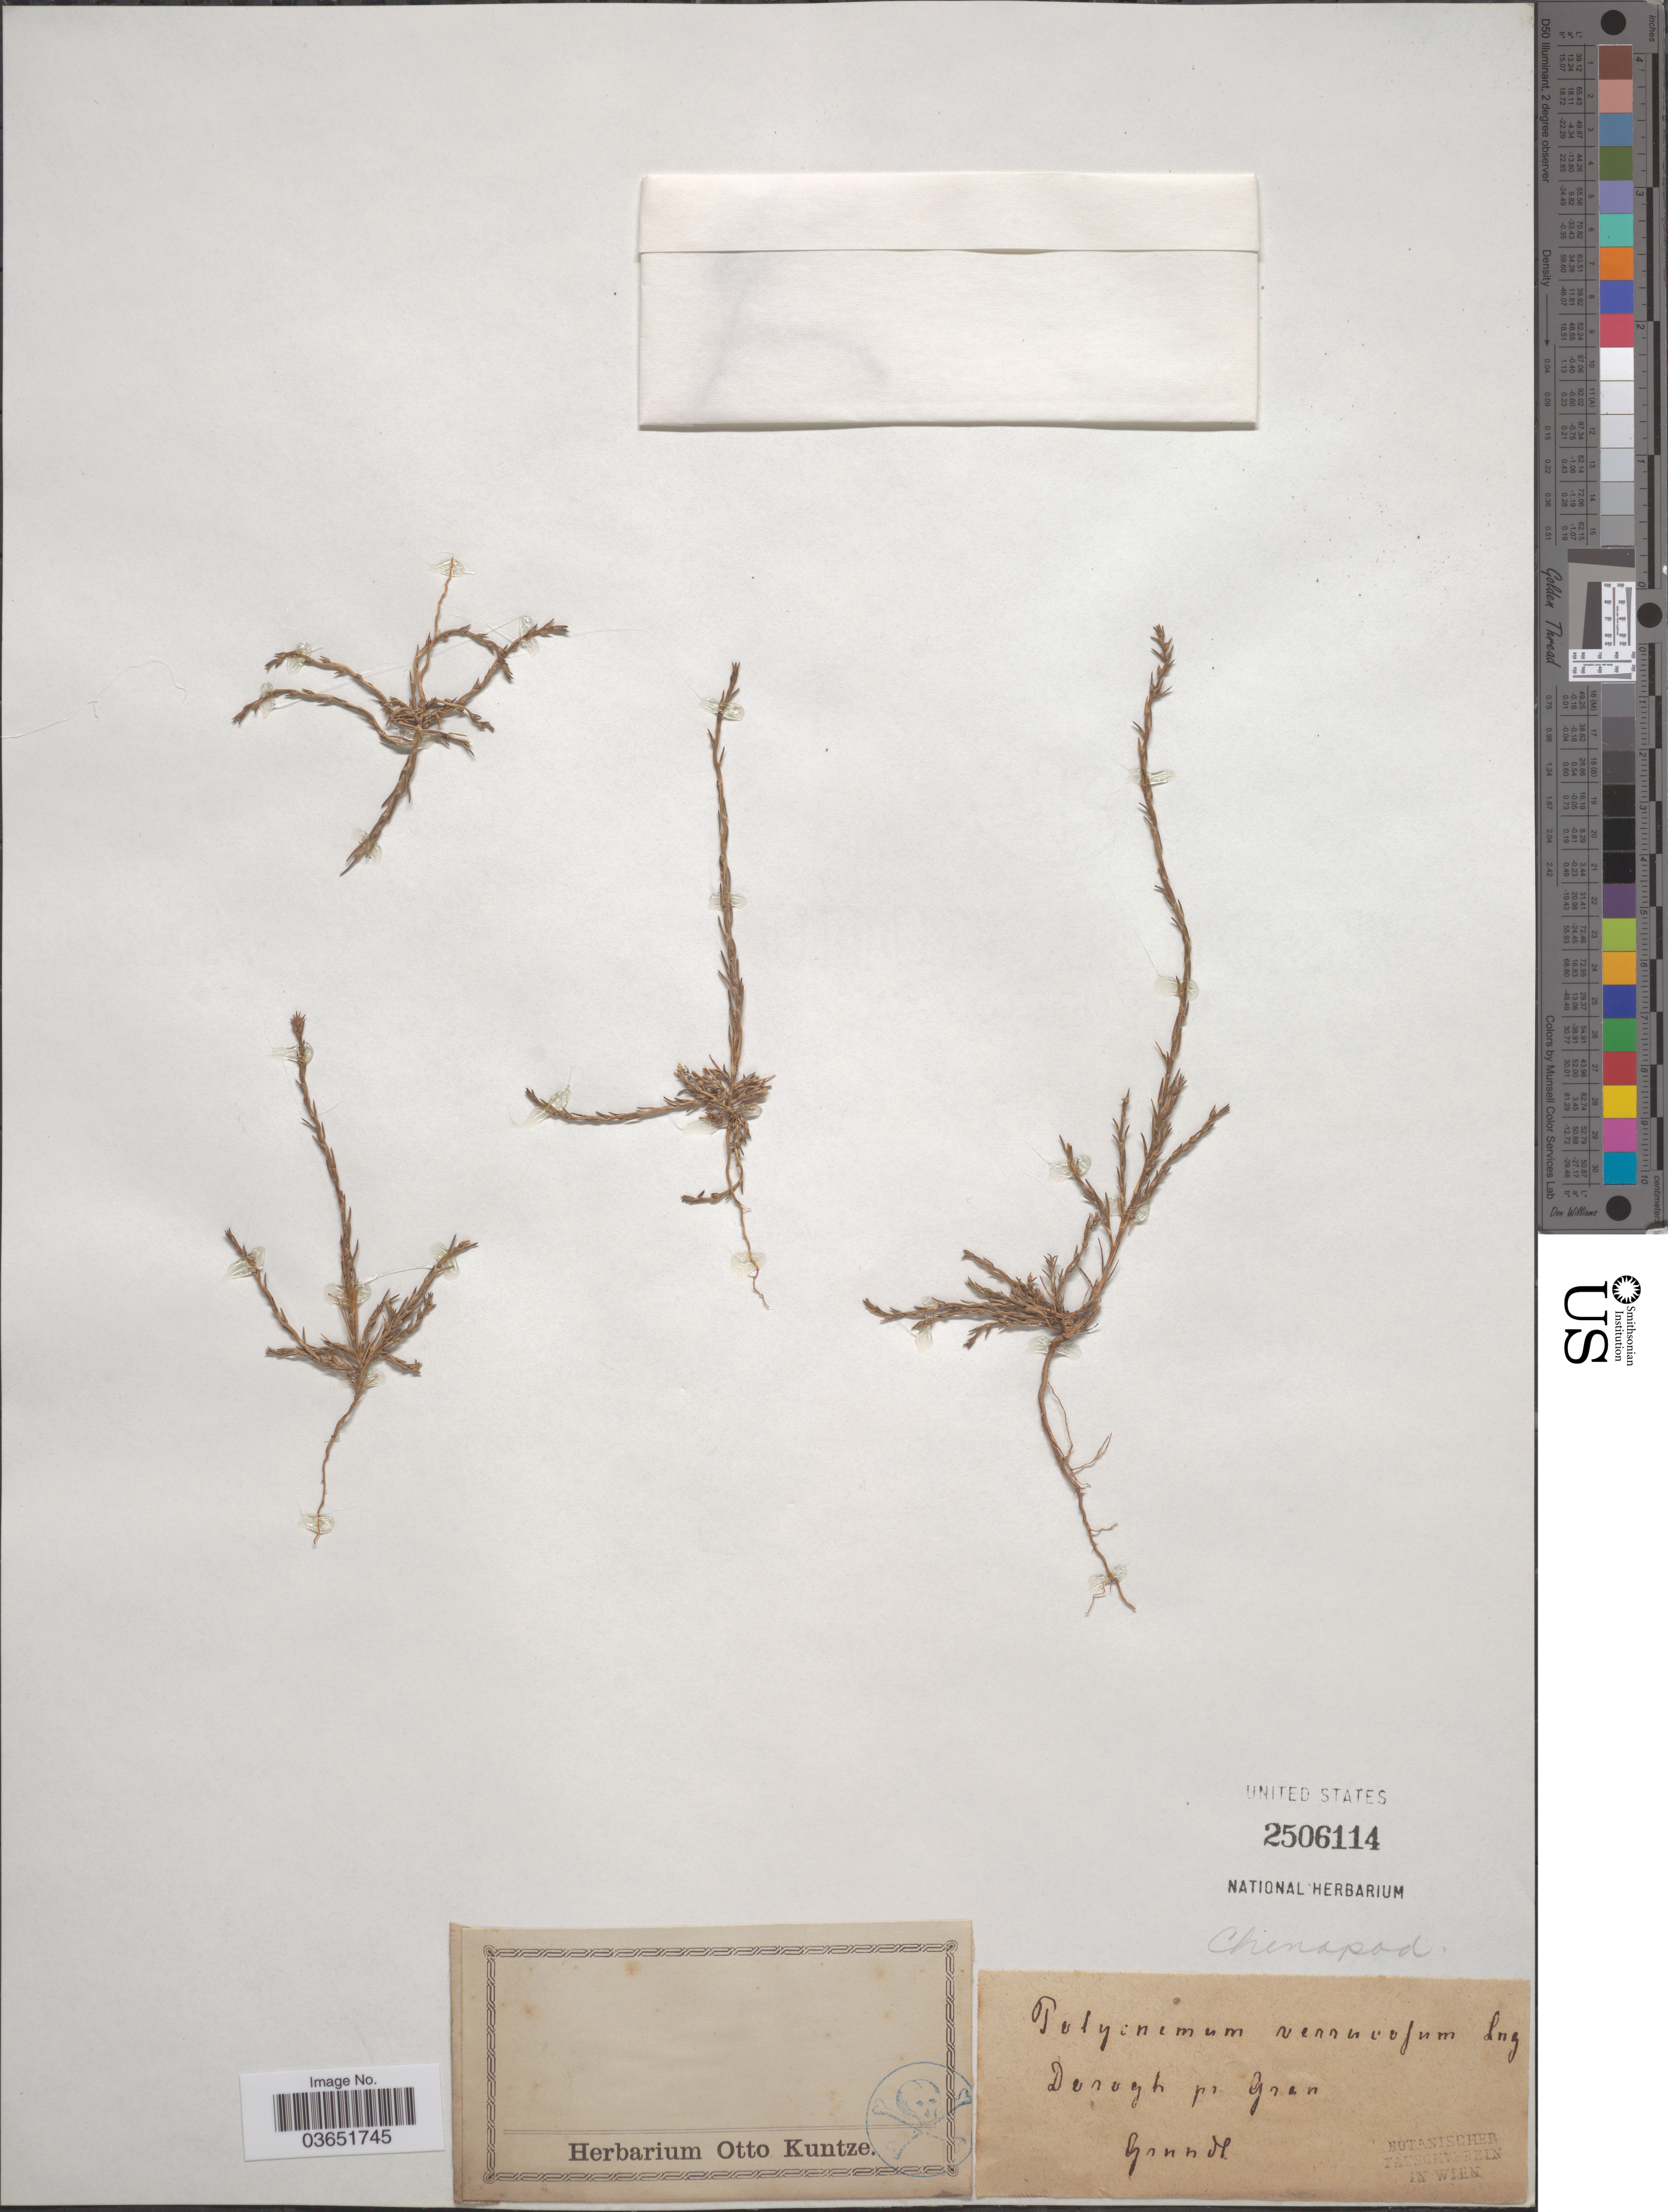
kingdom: Plantae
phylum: Tracheophyta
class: Magnoliopsida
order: Caryophyllales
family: Amaranthaceae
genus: Polycnemum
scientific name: Polycnemum verrucosum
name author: Láng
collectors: Grundl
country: Hungary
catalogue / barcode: US 2506114